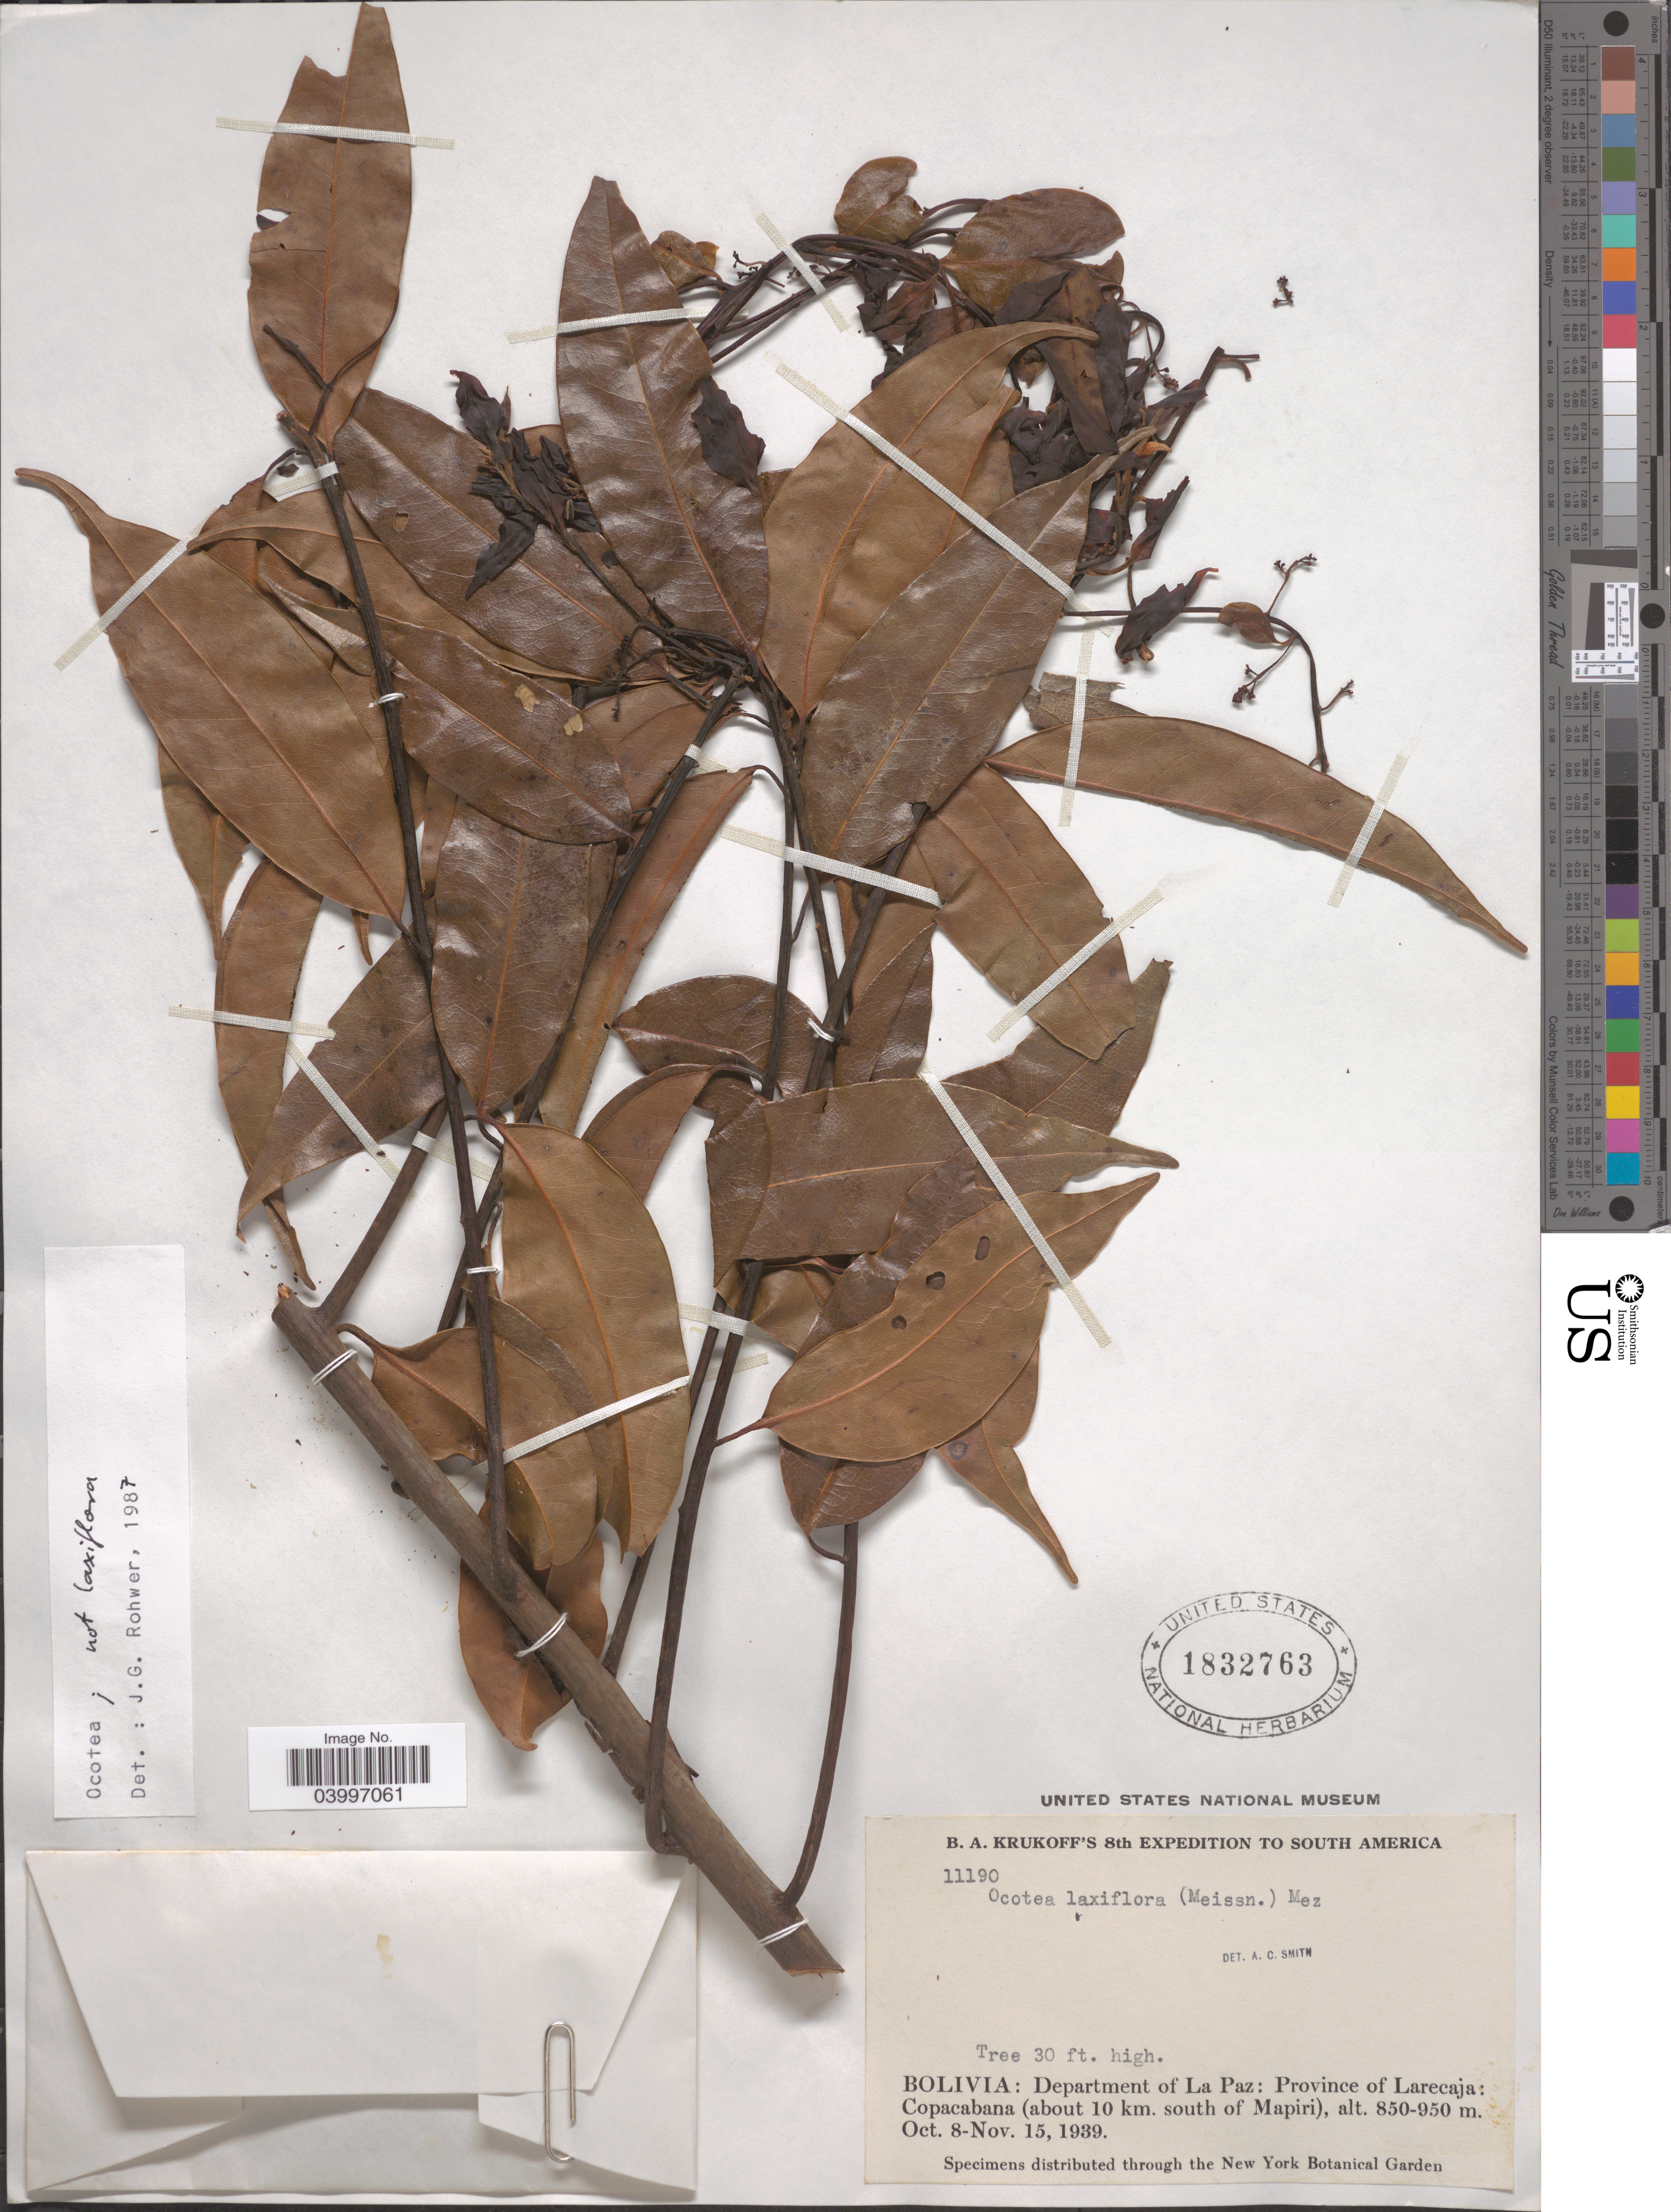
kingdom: Plantae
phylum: Tracheophyta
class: Magnoliopsida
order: Laurales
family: Lauraceae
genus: Ocotea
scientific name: Ocotea sp.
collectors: B. A. Krukoff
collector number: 11190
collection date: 1939-10-08/1939-11-15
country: Bolivia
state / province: La Paz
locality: Department of La Paz: Province of Larecaja: Copacabana (about 10 km. south of Mapiri).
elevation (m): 850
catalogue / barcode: US 1832763